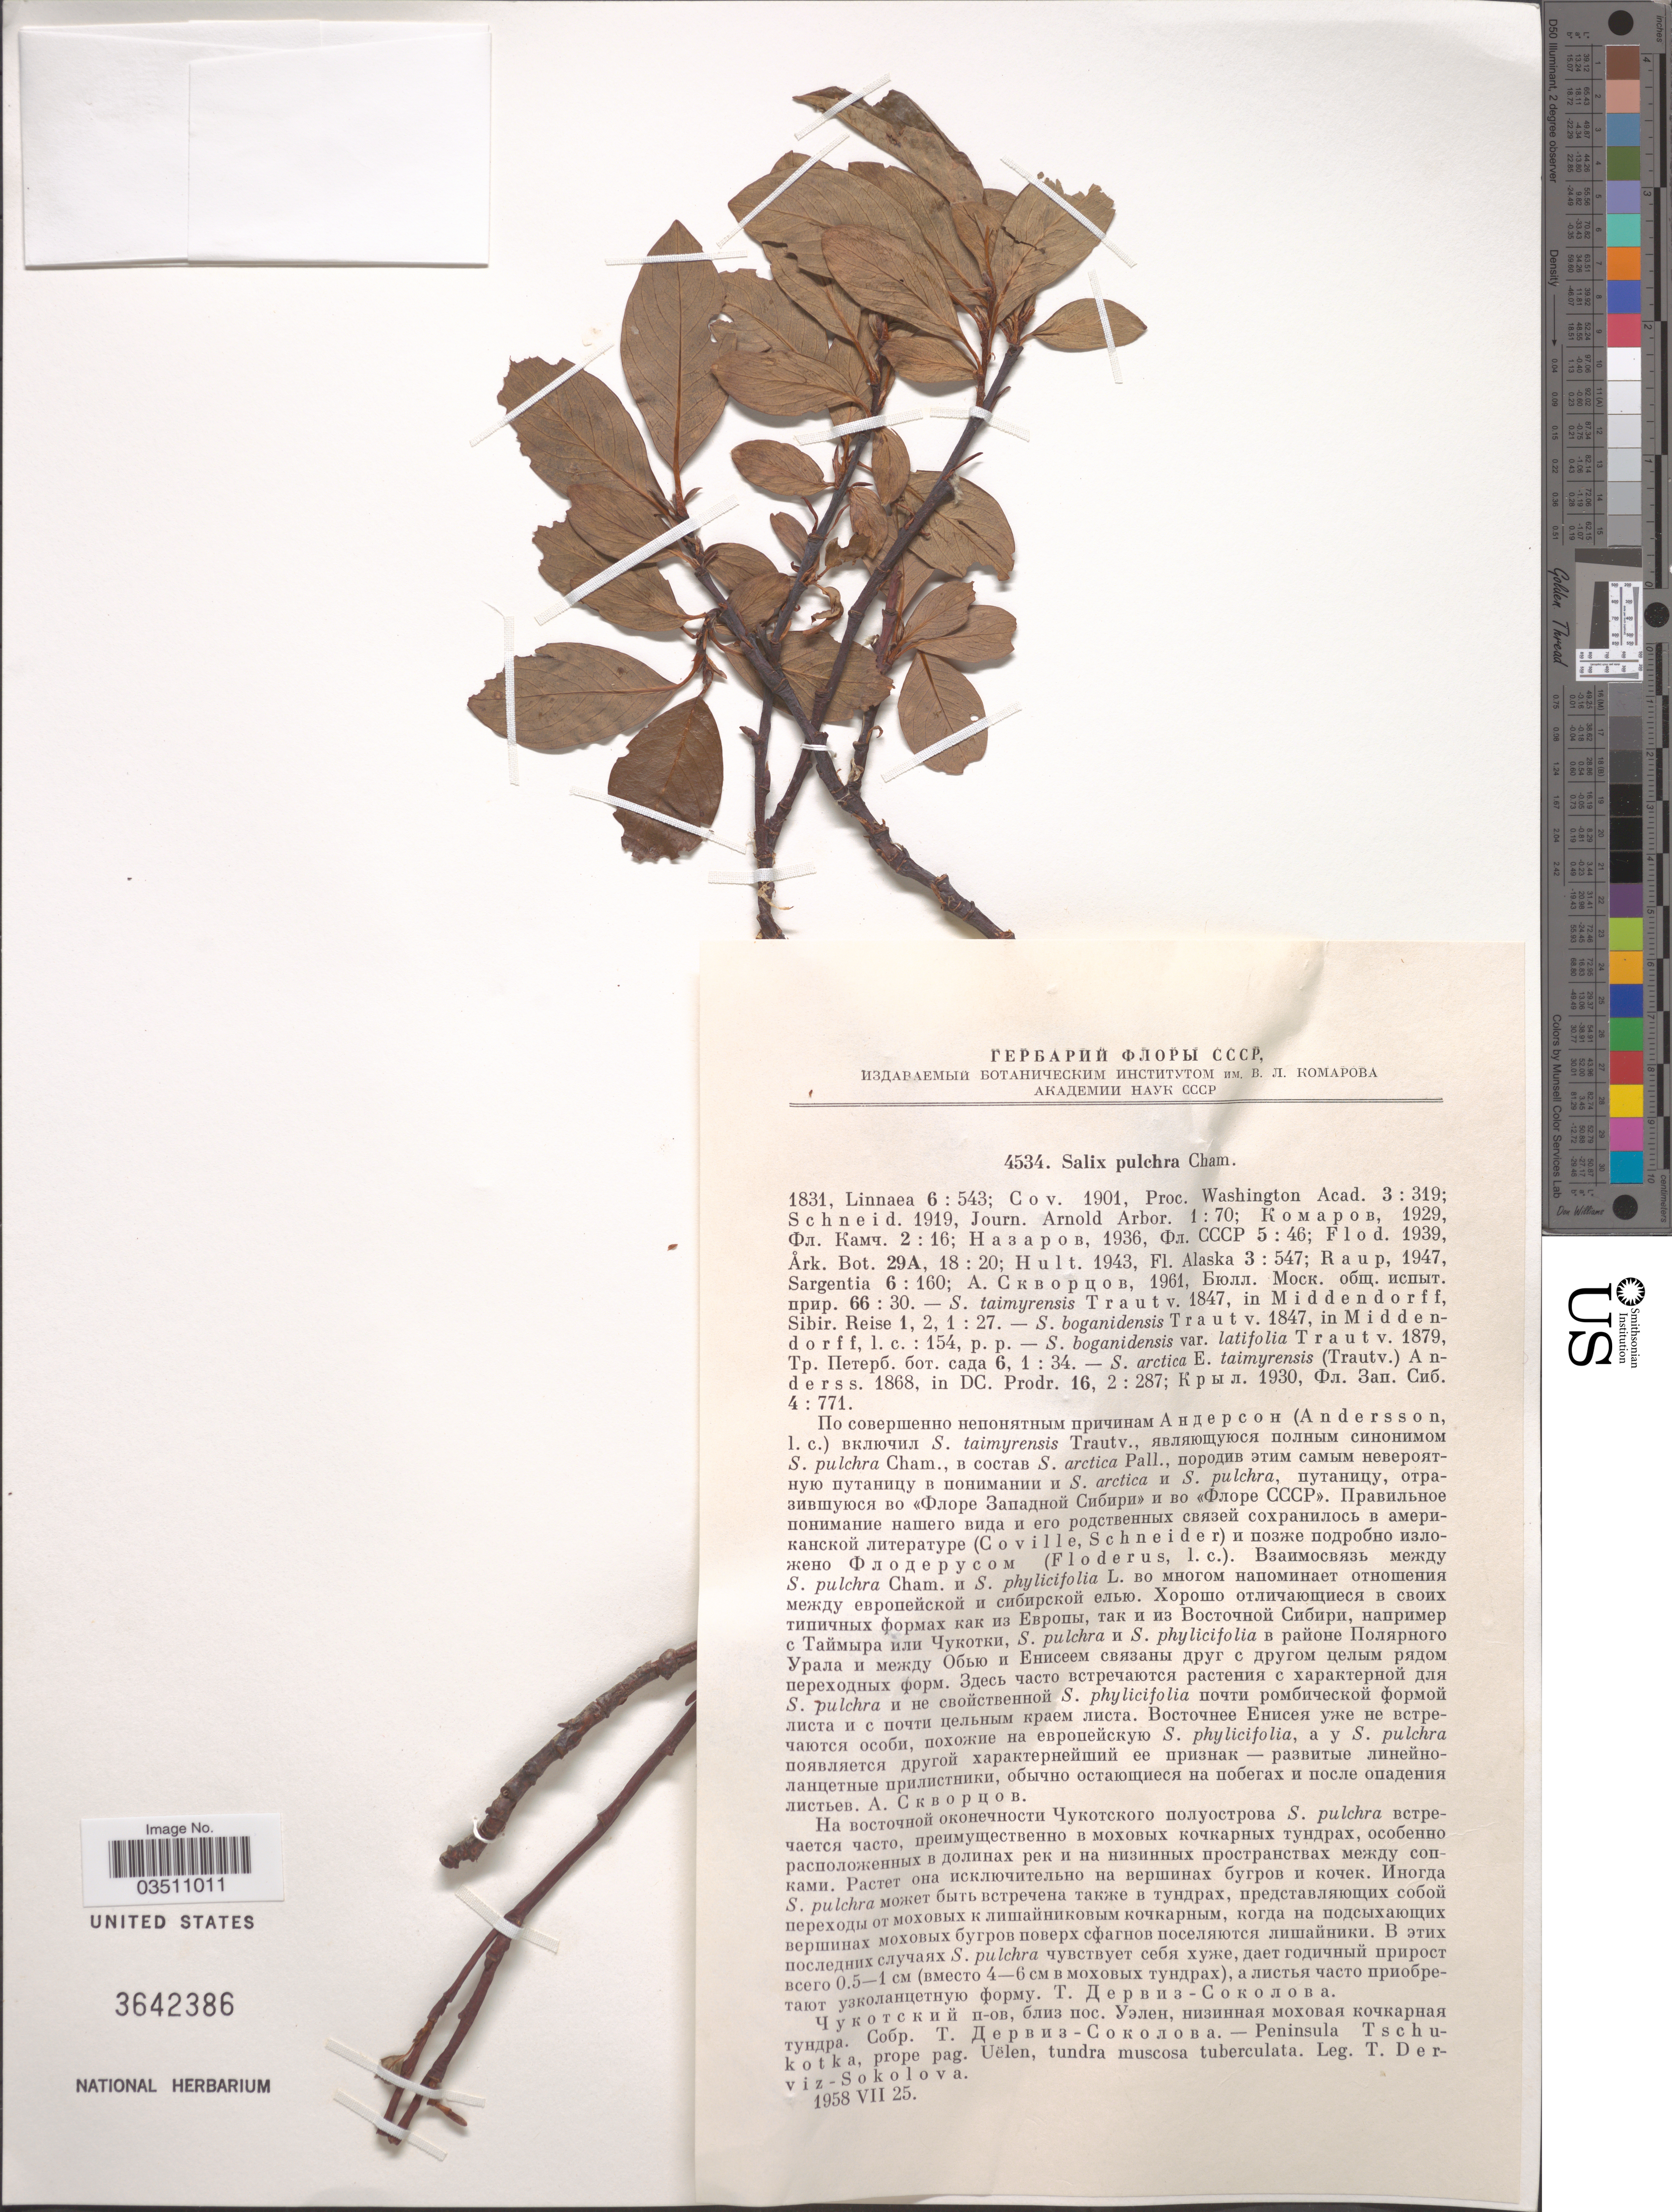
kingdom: Plantae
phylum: Tracheophyta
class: Magnoliopsida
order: Malpighiales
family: Salicaceae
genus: Salix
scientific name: Salix pulchra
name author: Cham.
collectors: T. Derviz-Sokolova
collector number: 4534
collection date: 1958-07-25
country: Russian Federation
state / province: Chukotka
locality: Peninsula Tschukotka, prope pag. Uëlen.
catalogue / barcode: US 3642386